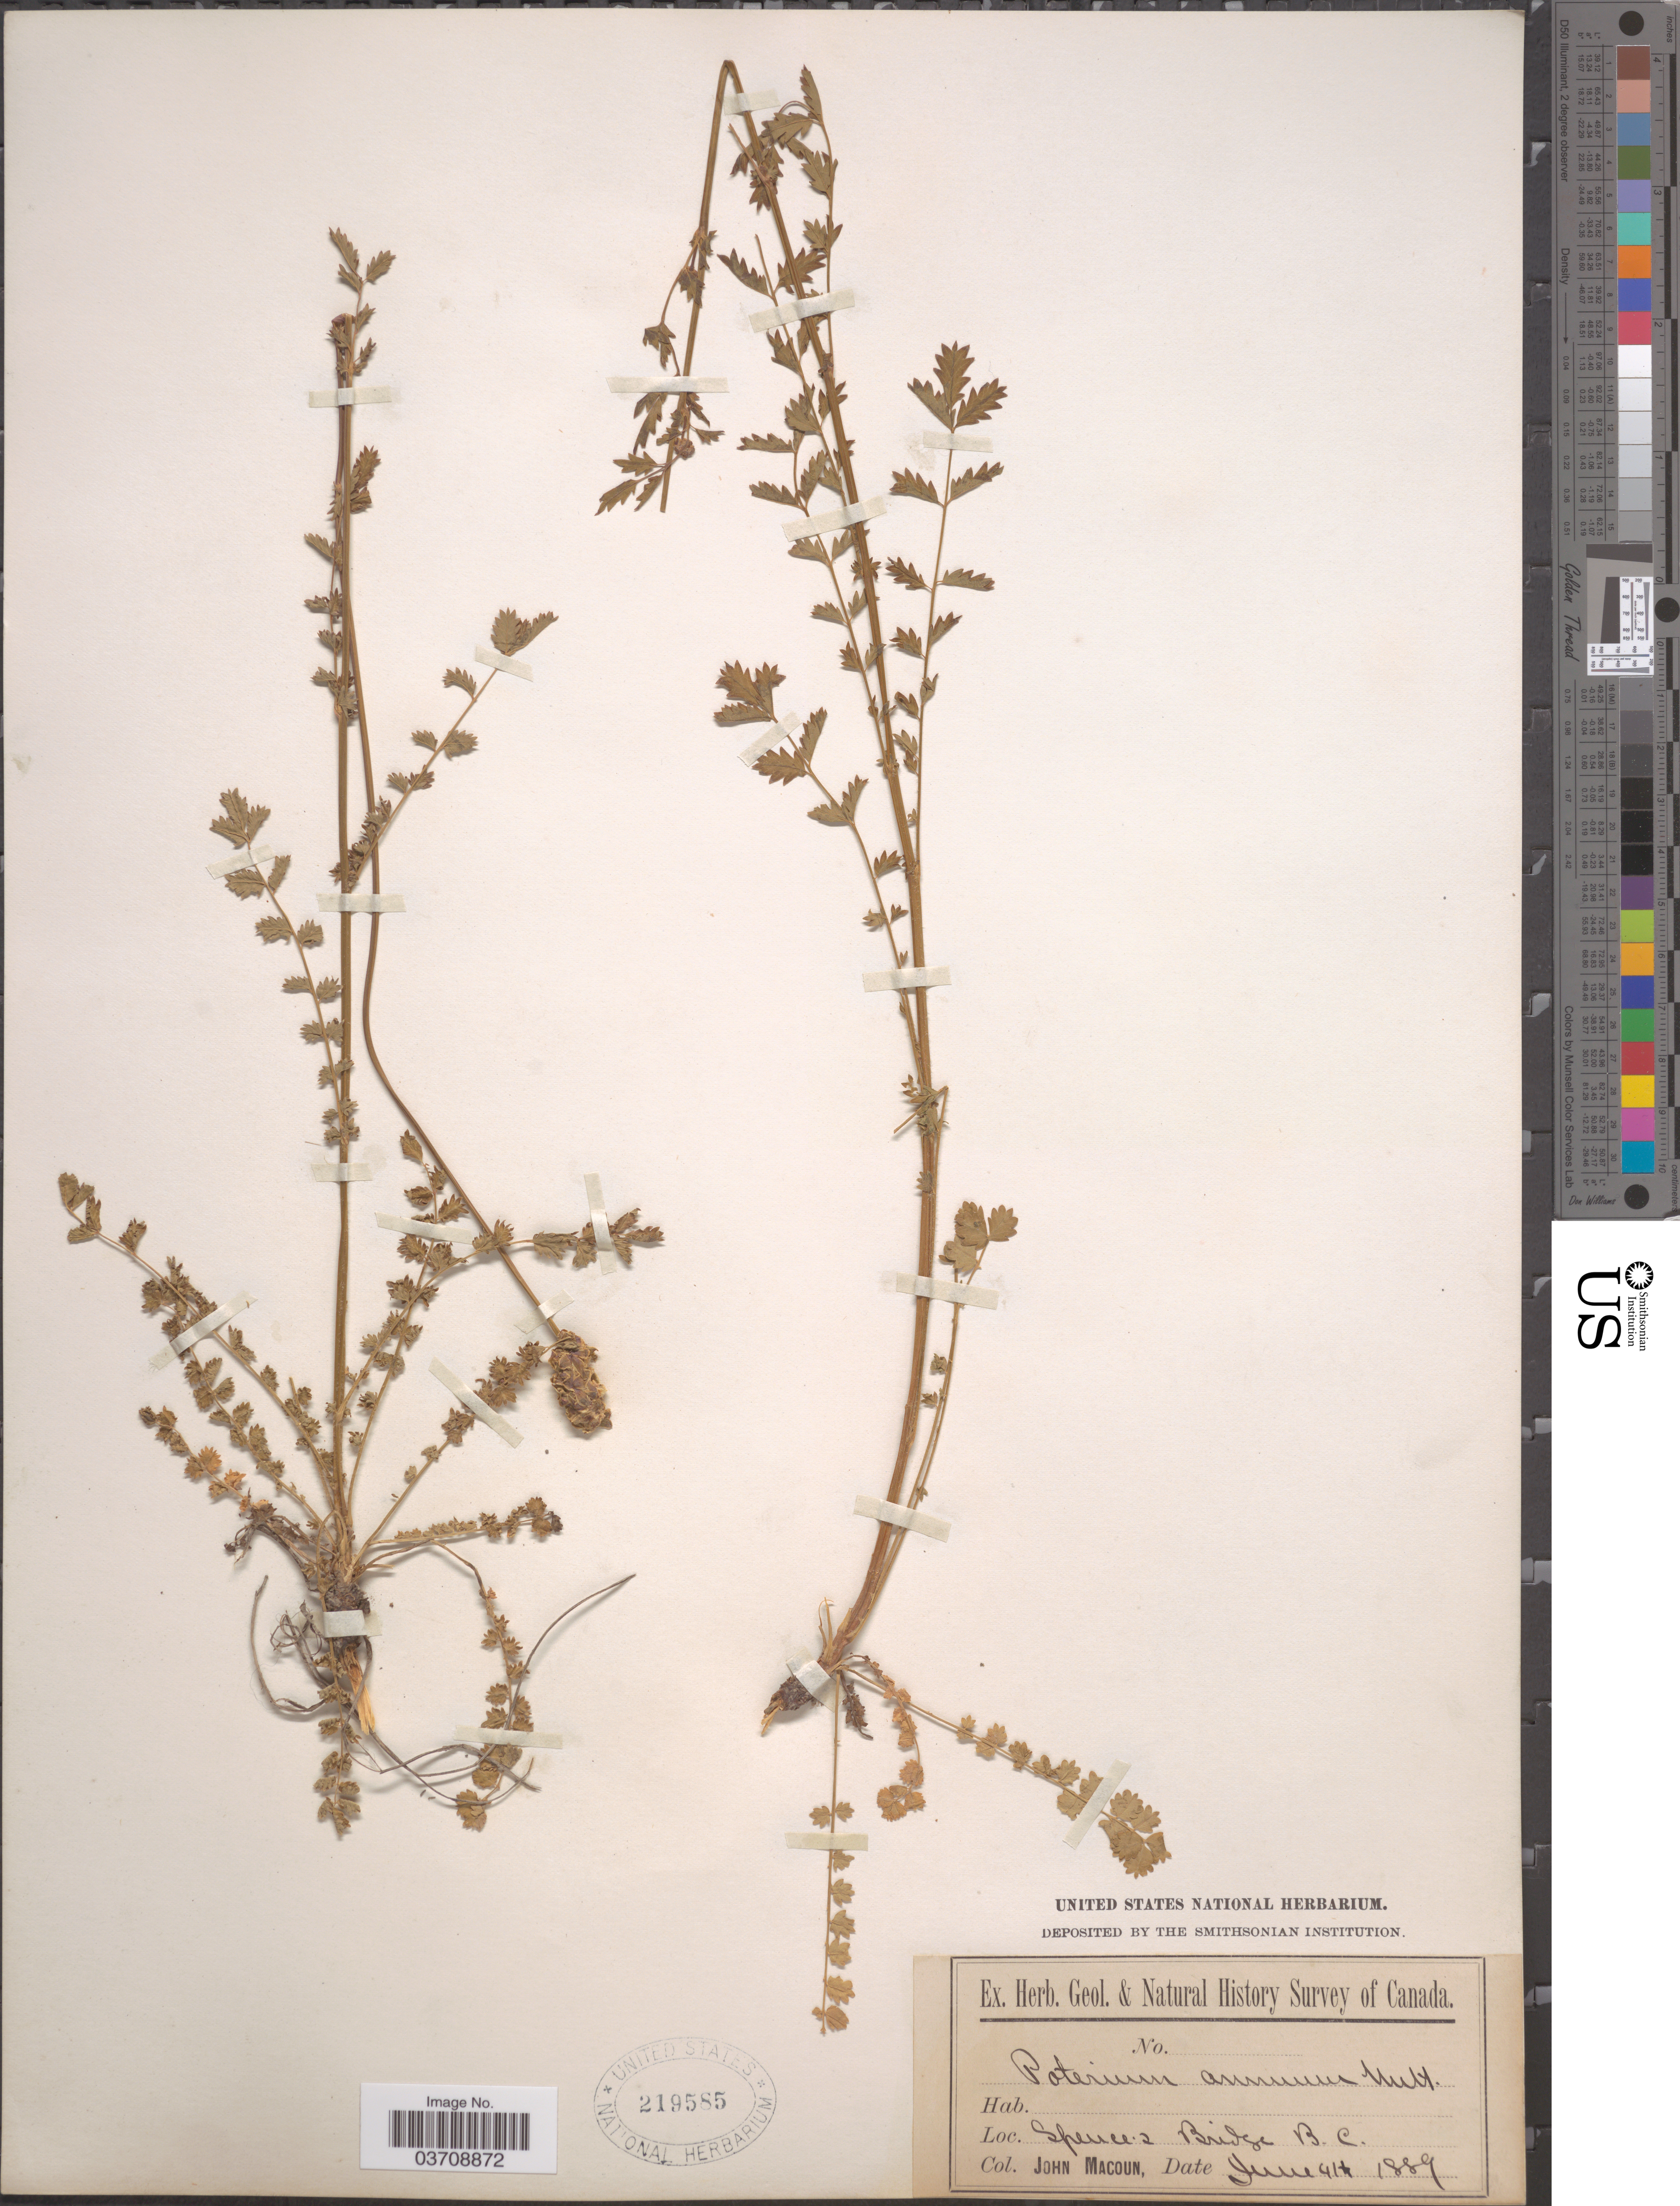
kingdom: Plantae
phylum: Tracheophyta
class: Magnoliopsida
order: Rosales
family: Rosaceae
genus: Sanguisorba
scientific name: Sanguisorba occidentalis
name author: Nutt.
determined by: Strong, Mark T., (BOT), Smithsonian Institution - National Museum of Natural History (UNITED STATES)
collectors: J. Macoun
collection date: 1889-06-04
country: Canada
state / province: British Columbia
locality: Spence's Bridge.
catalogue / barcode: US 219585